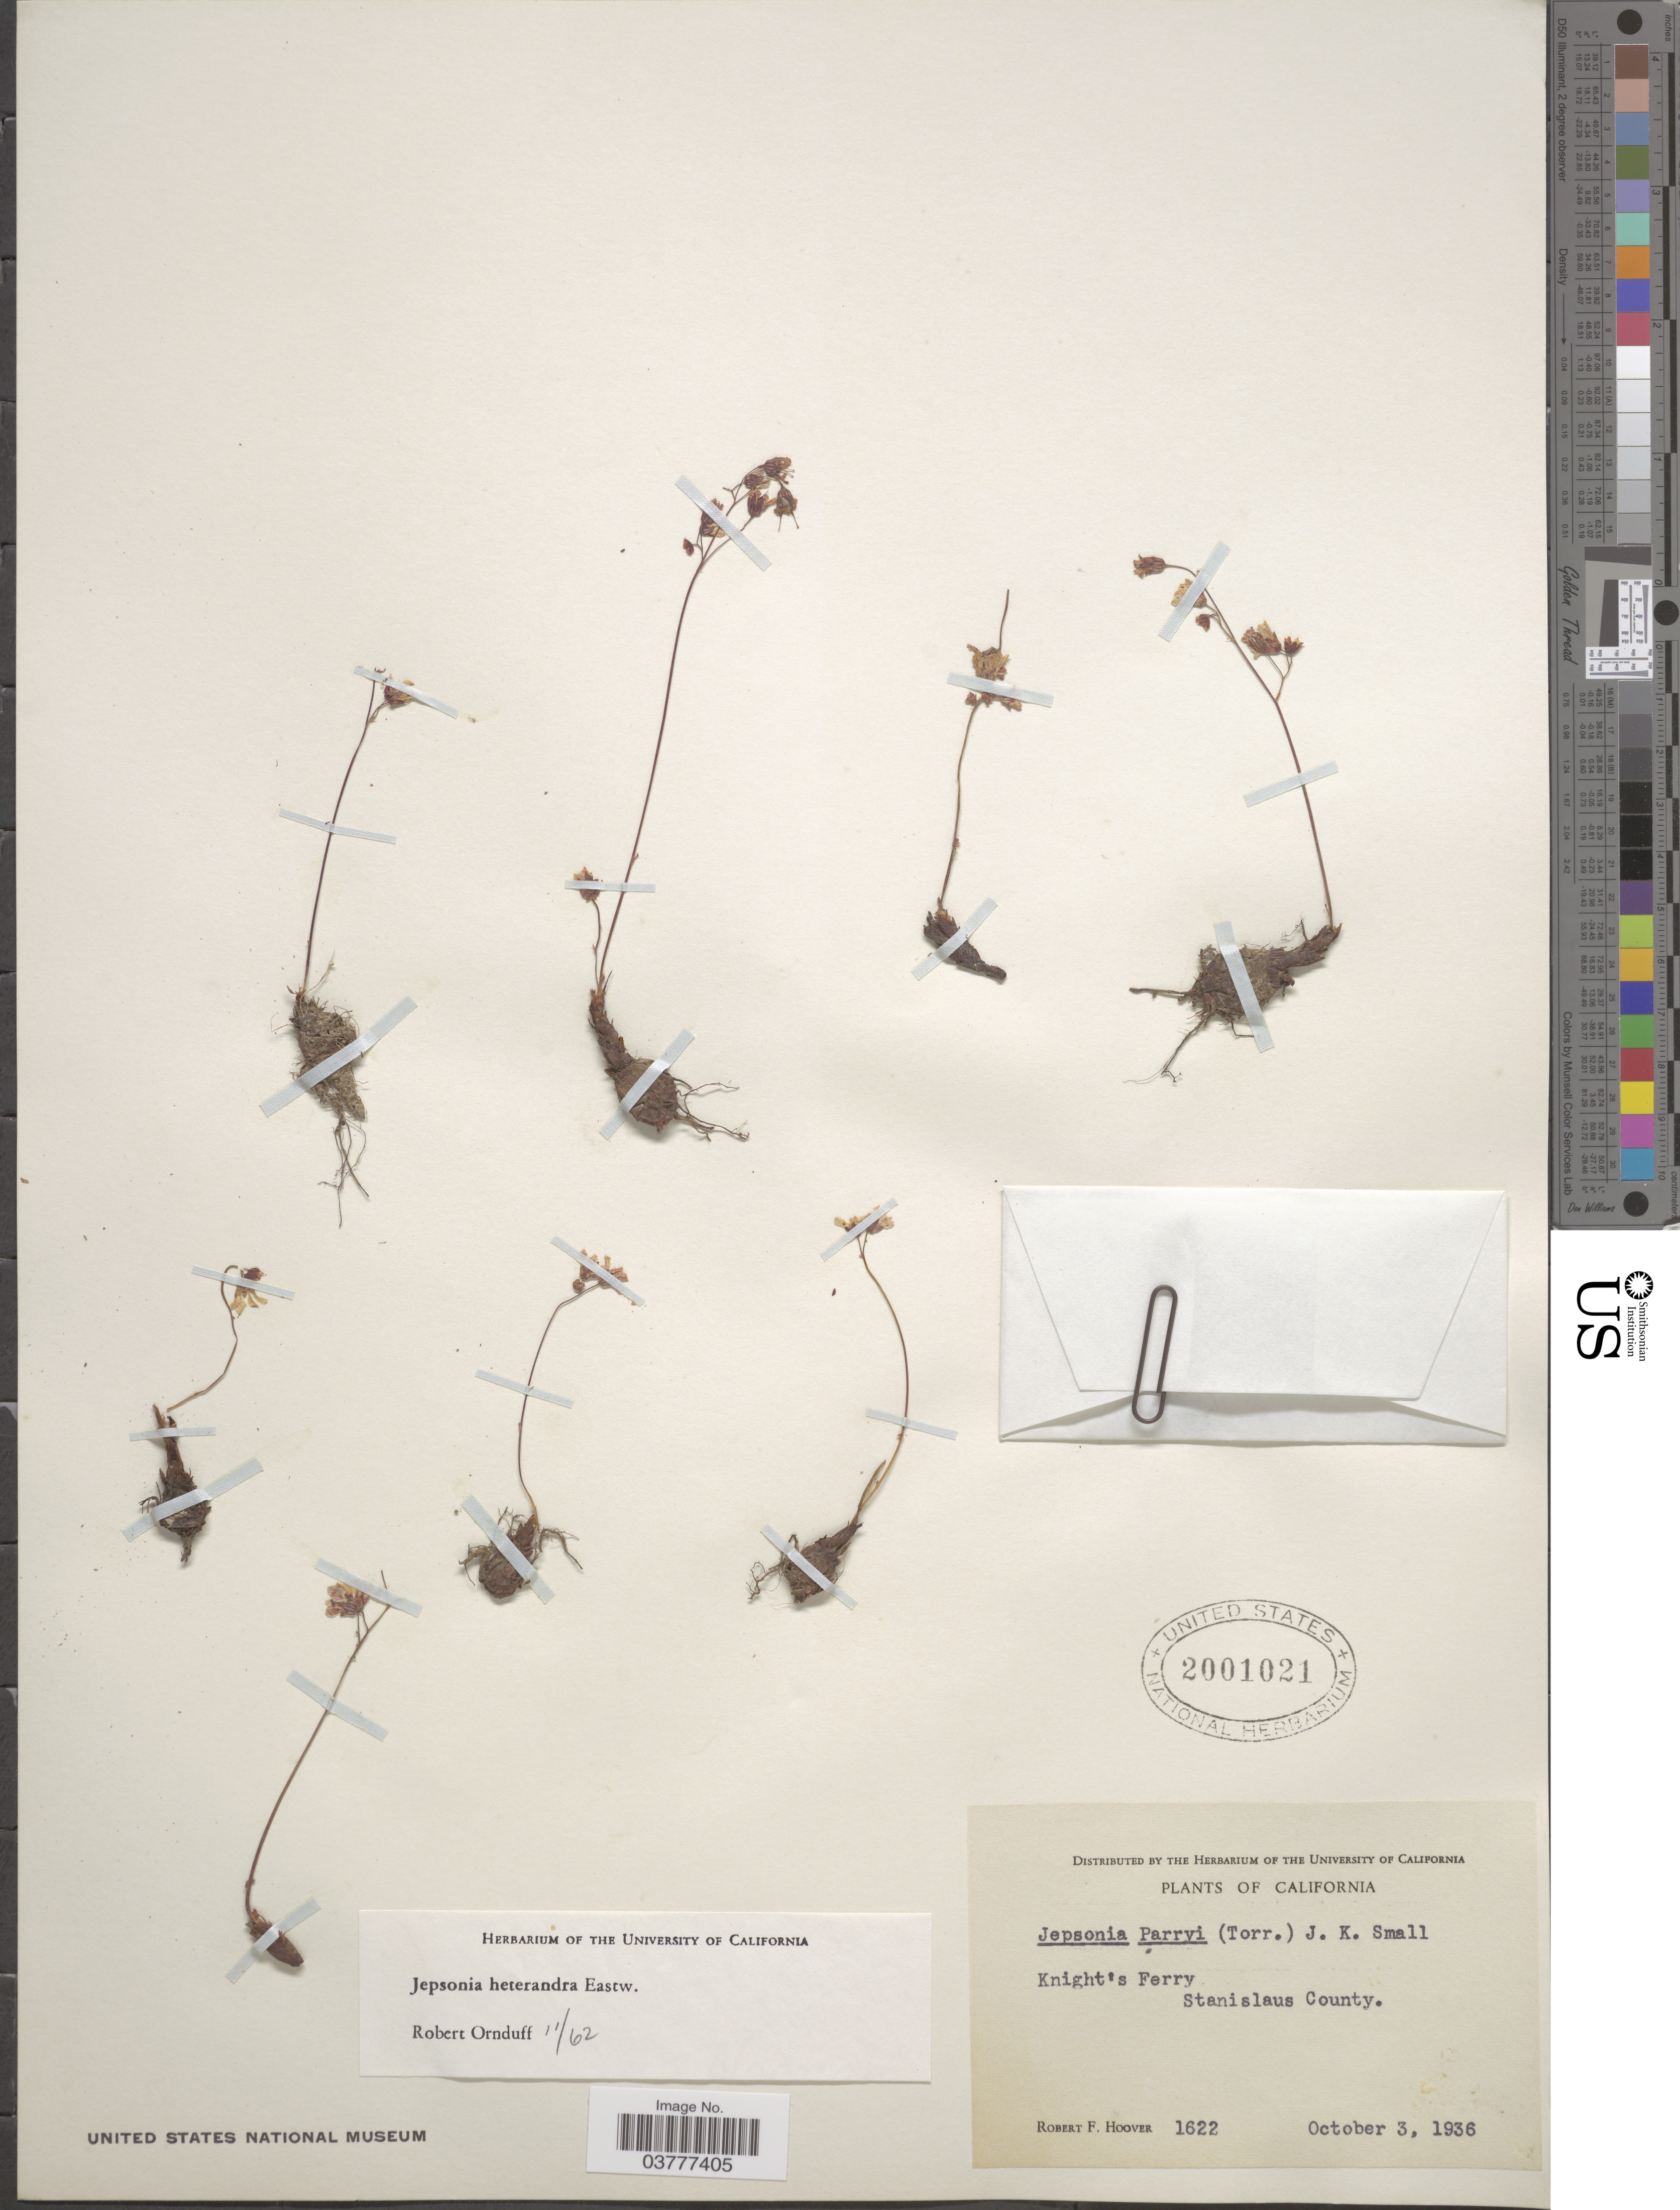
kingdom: Plantae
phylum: Tracheophyta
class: Magnoliopsida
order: Saxifragales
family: Saxifragaceae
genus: Jepsonia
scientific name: Jepsonia heterandra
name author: Eastw.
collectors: R. F. Hoover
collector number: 1622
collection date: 1936-10-03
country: United States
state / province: California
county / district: Stanislaus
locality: Knight's Ferry, Stanislaus County.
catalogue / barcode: US 2001021